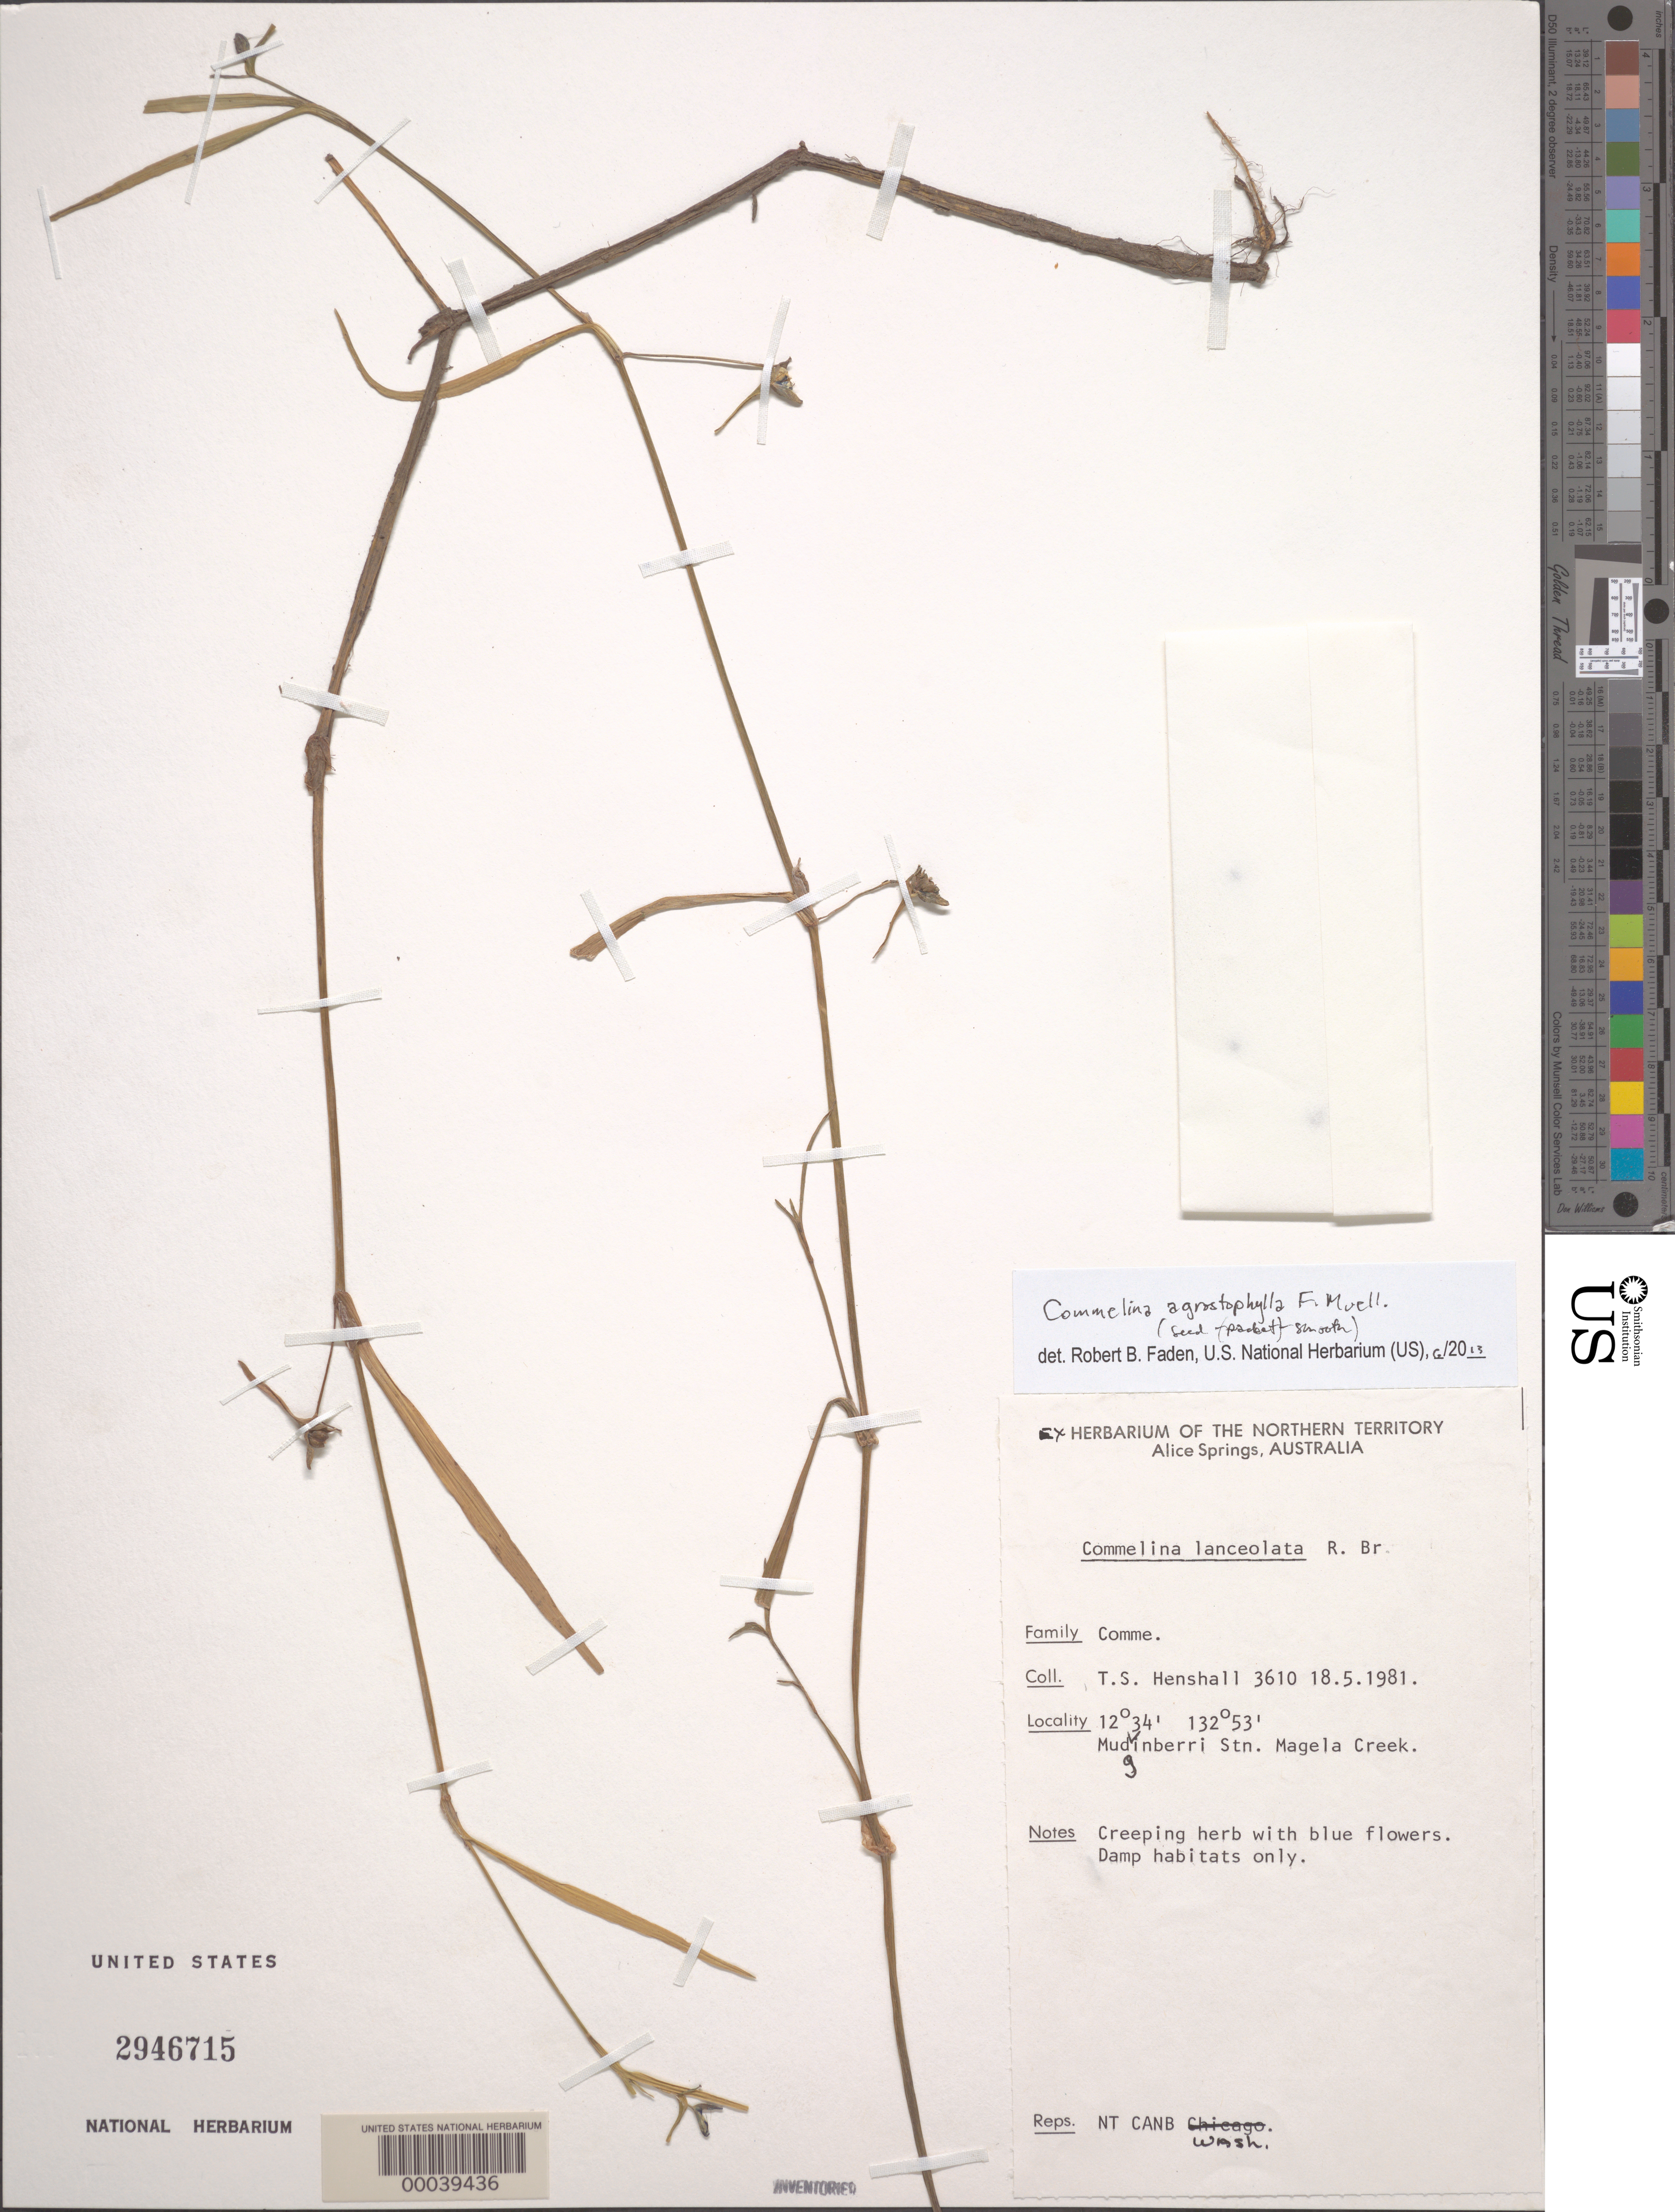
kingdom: Plantae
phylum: Tracheophyta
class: Liliopsida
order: Commelinales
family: Commelinaceae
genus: Commelina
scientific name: Commelina agrostophylla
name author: F. Muell.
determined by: Faden, Robert B., (US), Smithsonian Institution - National Museum of Natural History (UNITED STATES)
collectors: T. Henshall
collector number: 3610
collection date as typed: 18 May 1981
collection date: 1981-05-18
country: Australia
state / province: Northern Territory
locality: Mudginberri station, magela creek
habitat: Damp areas only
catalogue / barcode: US 2946715